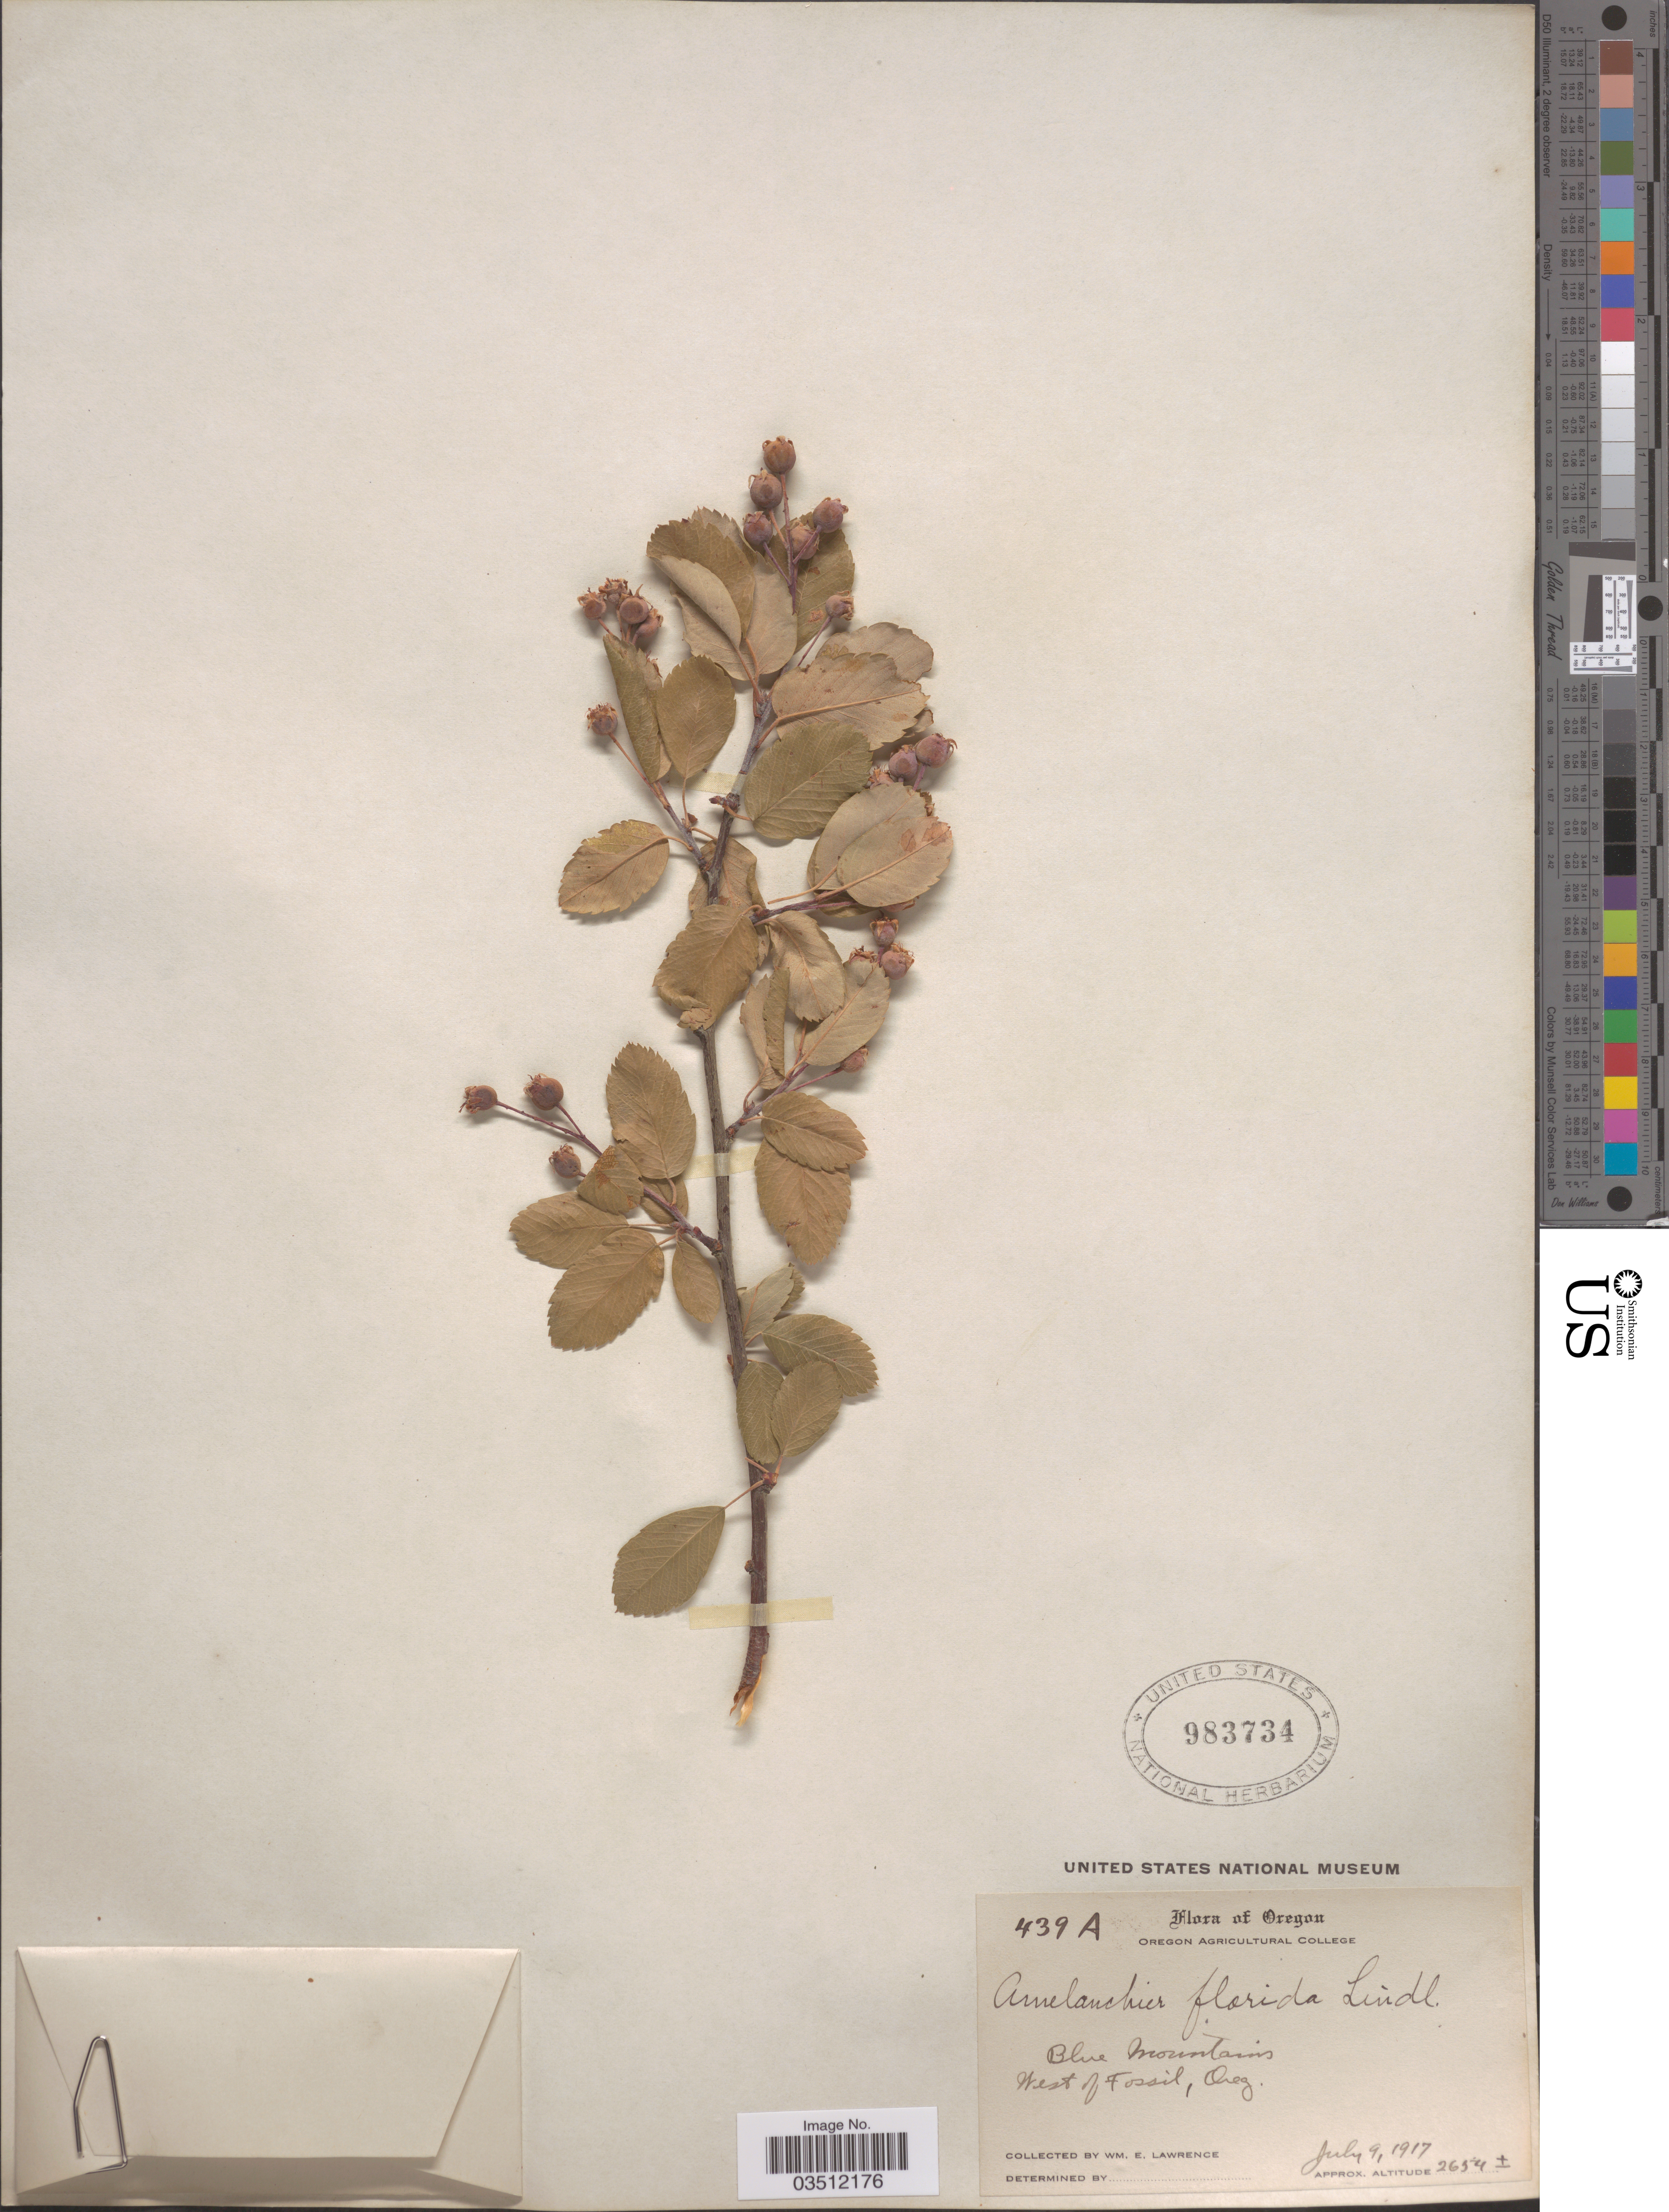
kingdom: Plantae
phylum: Tracheophyta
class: Magnoliopsida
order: Rosales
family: Rosaceae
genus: Amelanchier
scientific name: Amelanchier florida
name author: Lindl.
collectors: W. Lawrence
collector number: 439A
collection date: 1917-07-09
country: United States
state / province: Oregon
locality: Blue Mountains, West of Fossil.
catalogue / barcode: US 983734